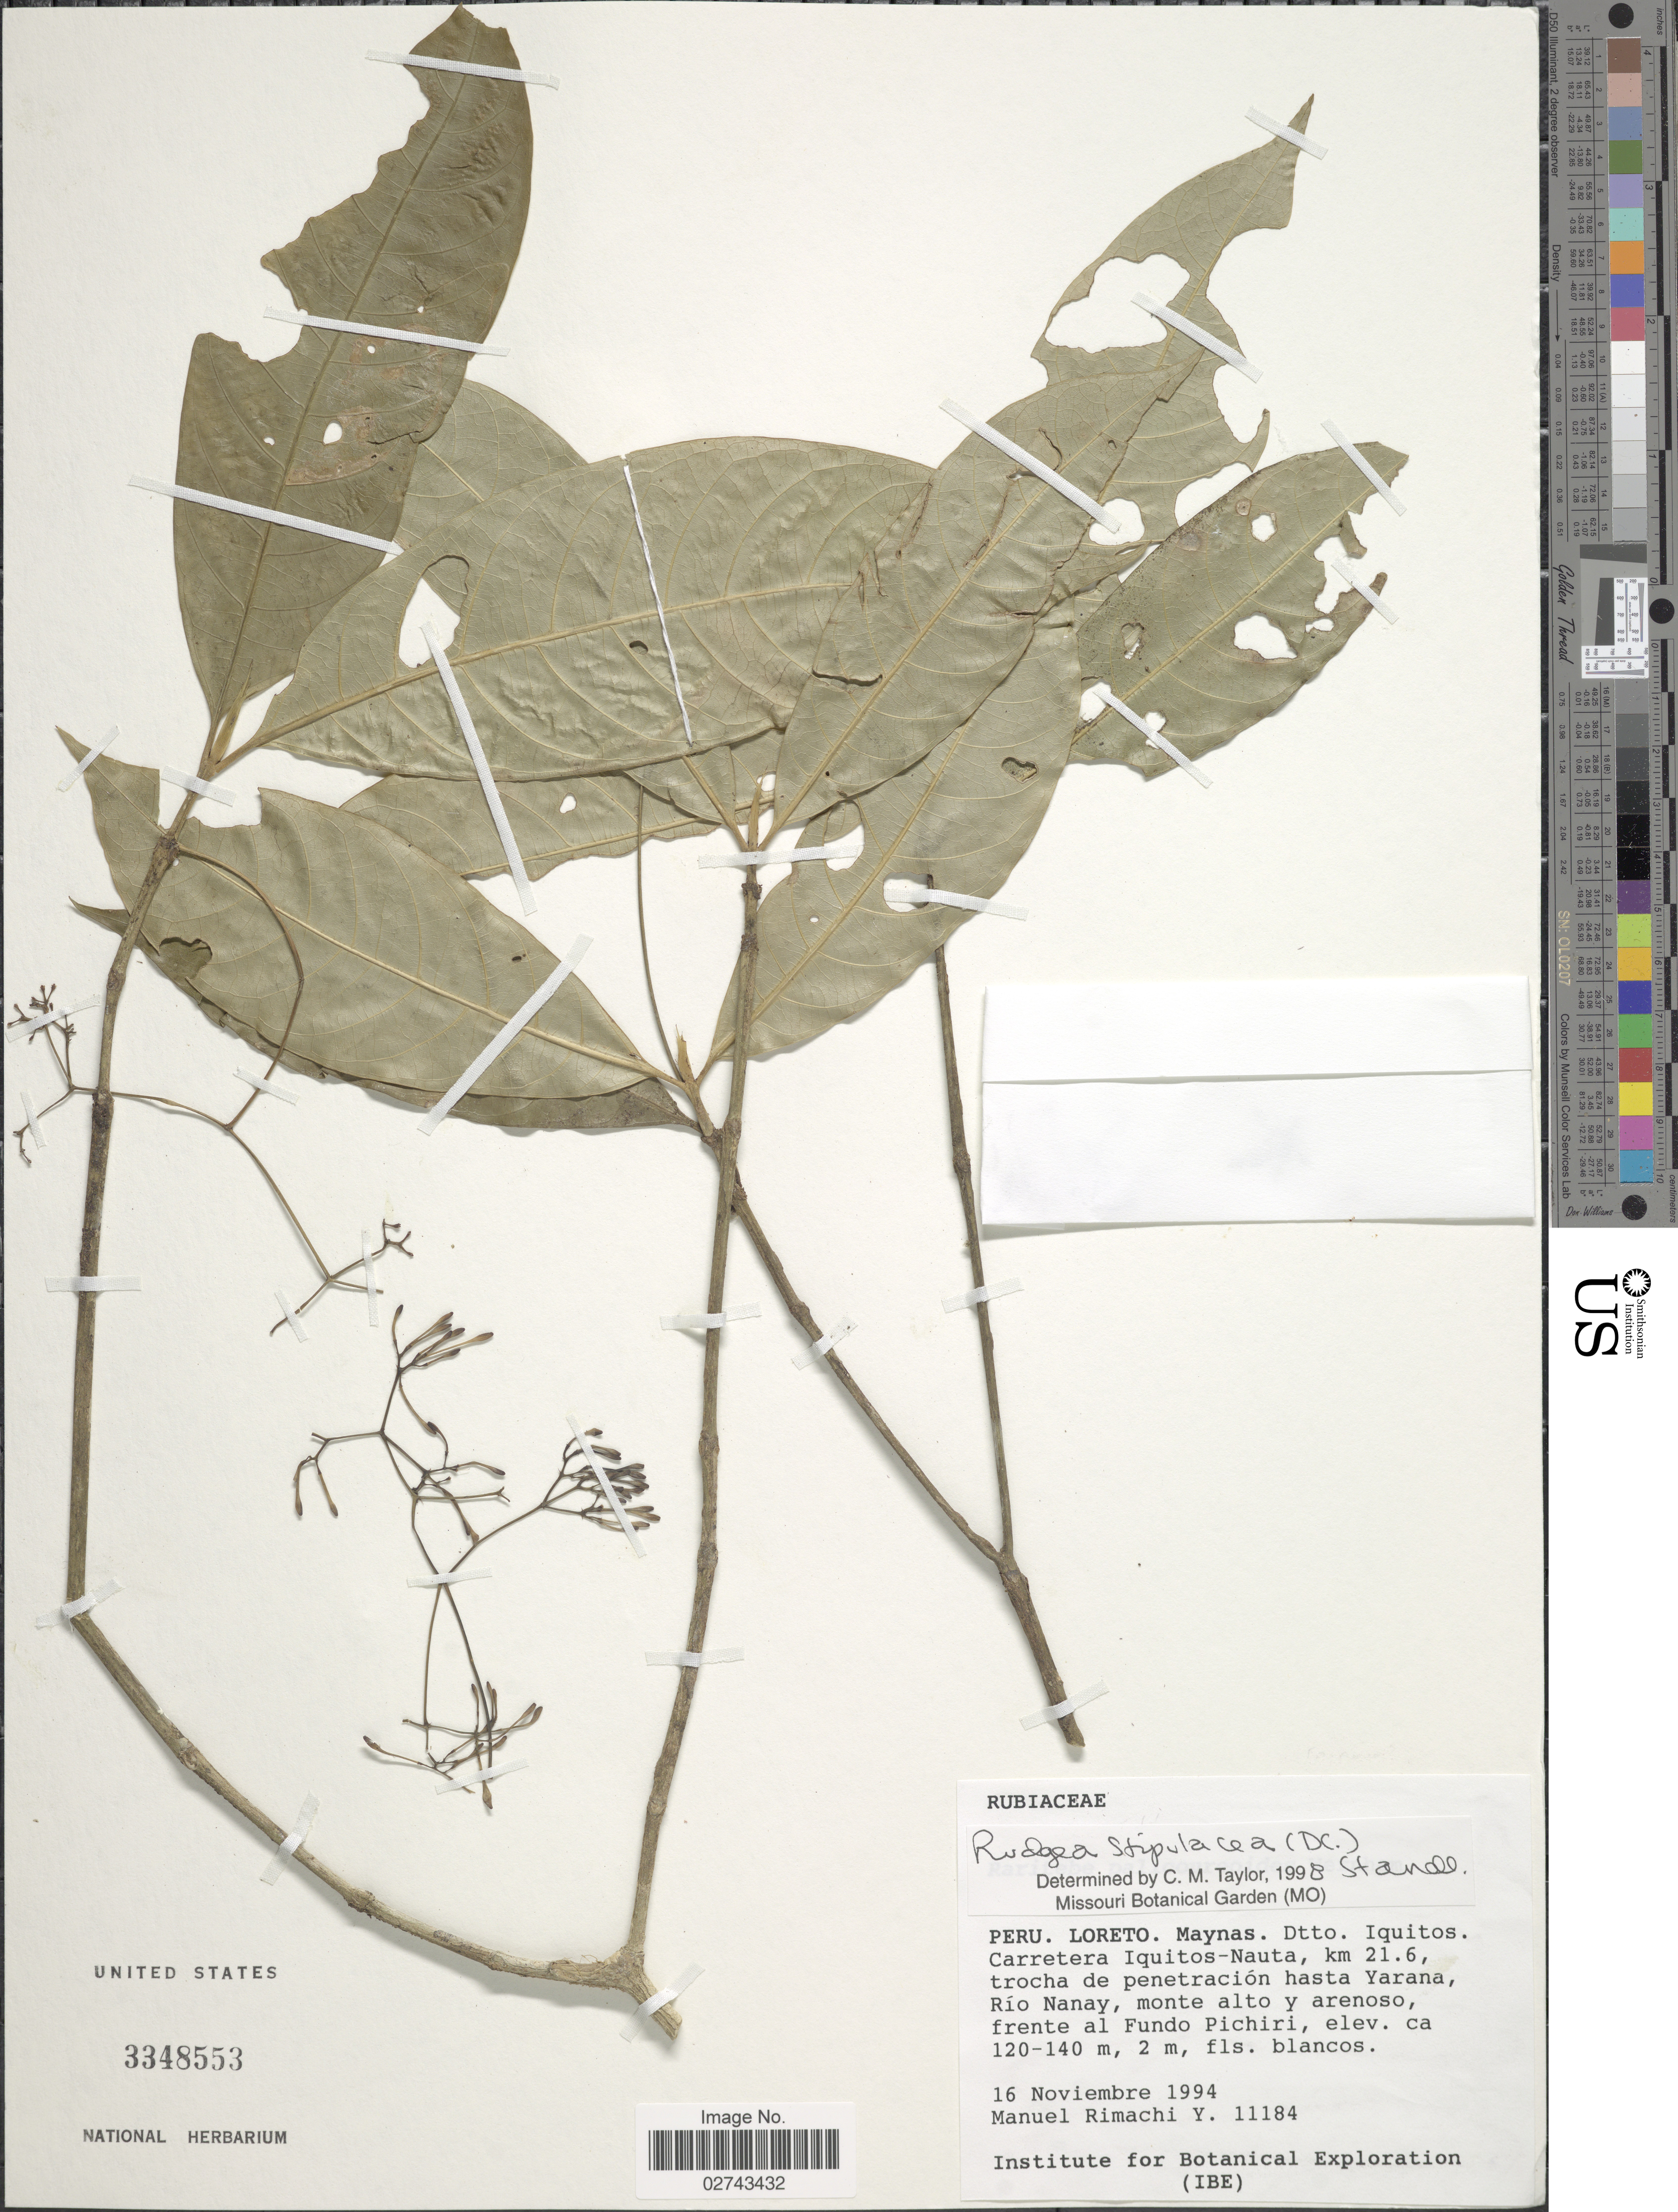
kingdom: Plantae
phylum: Tracheophyta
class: Magnoliopsida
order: Gentianales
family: Rubiaceae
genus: Rudgea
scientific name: Rudgea stipulacea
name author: (DC.) Steyerm.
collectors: M. Rimachi Y.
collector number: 11184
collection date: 1994-11-16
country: Peru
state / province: Loreto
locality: Maynas, Dtto. Iquitos, Carretera Iquitos-Nauta, km 21.6, trocha de penetracion hasta Yarana, Rio Nanay, monte alto y arenoso, frente al Fundo Pichiri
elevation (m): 120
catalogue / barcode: US 3348553